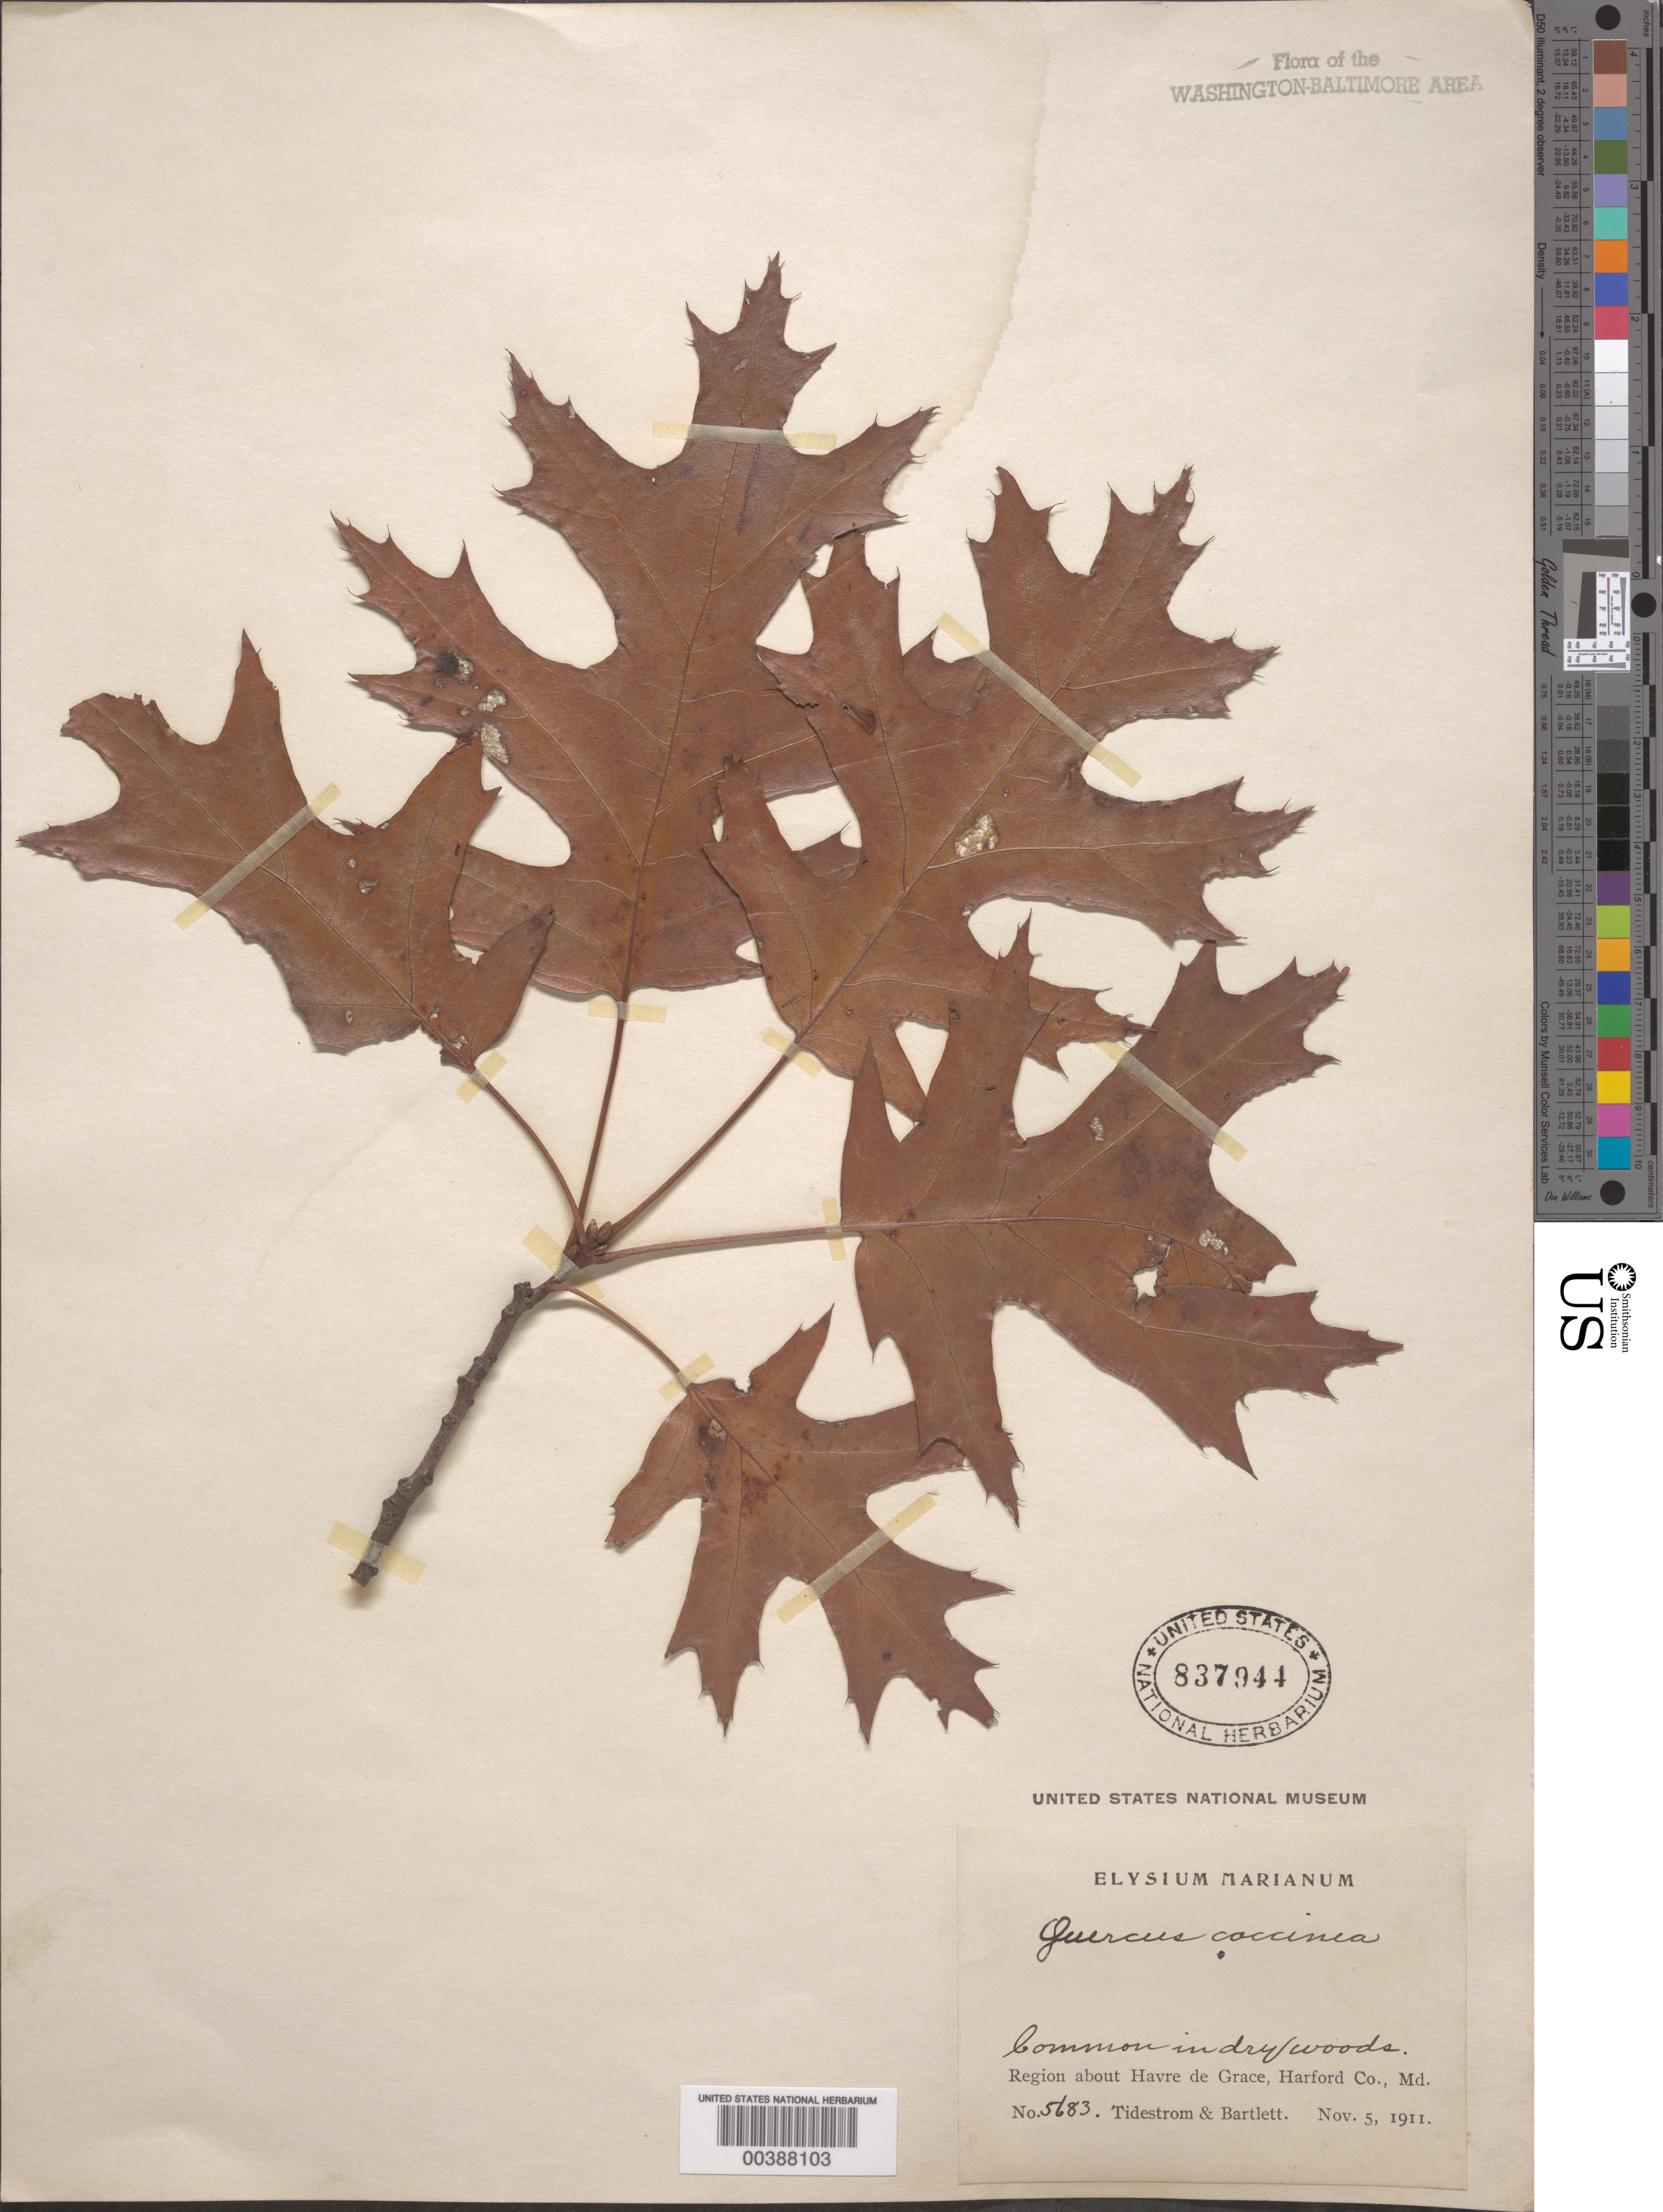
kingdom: Plantae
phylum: Tracheophyta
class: Magnoliopsida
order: Fagales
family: Fagaceae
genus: Quercus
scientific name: Quercus coccinea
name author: Münchh.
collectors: I. F. Tidestrom & H. H. Bartlett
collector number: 5683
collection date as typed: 05 Nov 1911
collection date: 1911-11-05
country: United States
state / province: Maryland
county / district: Harford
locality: Havre De Grace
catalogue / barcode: US 837944